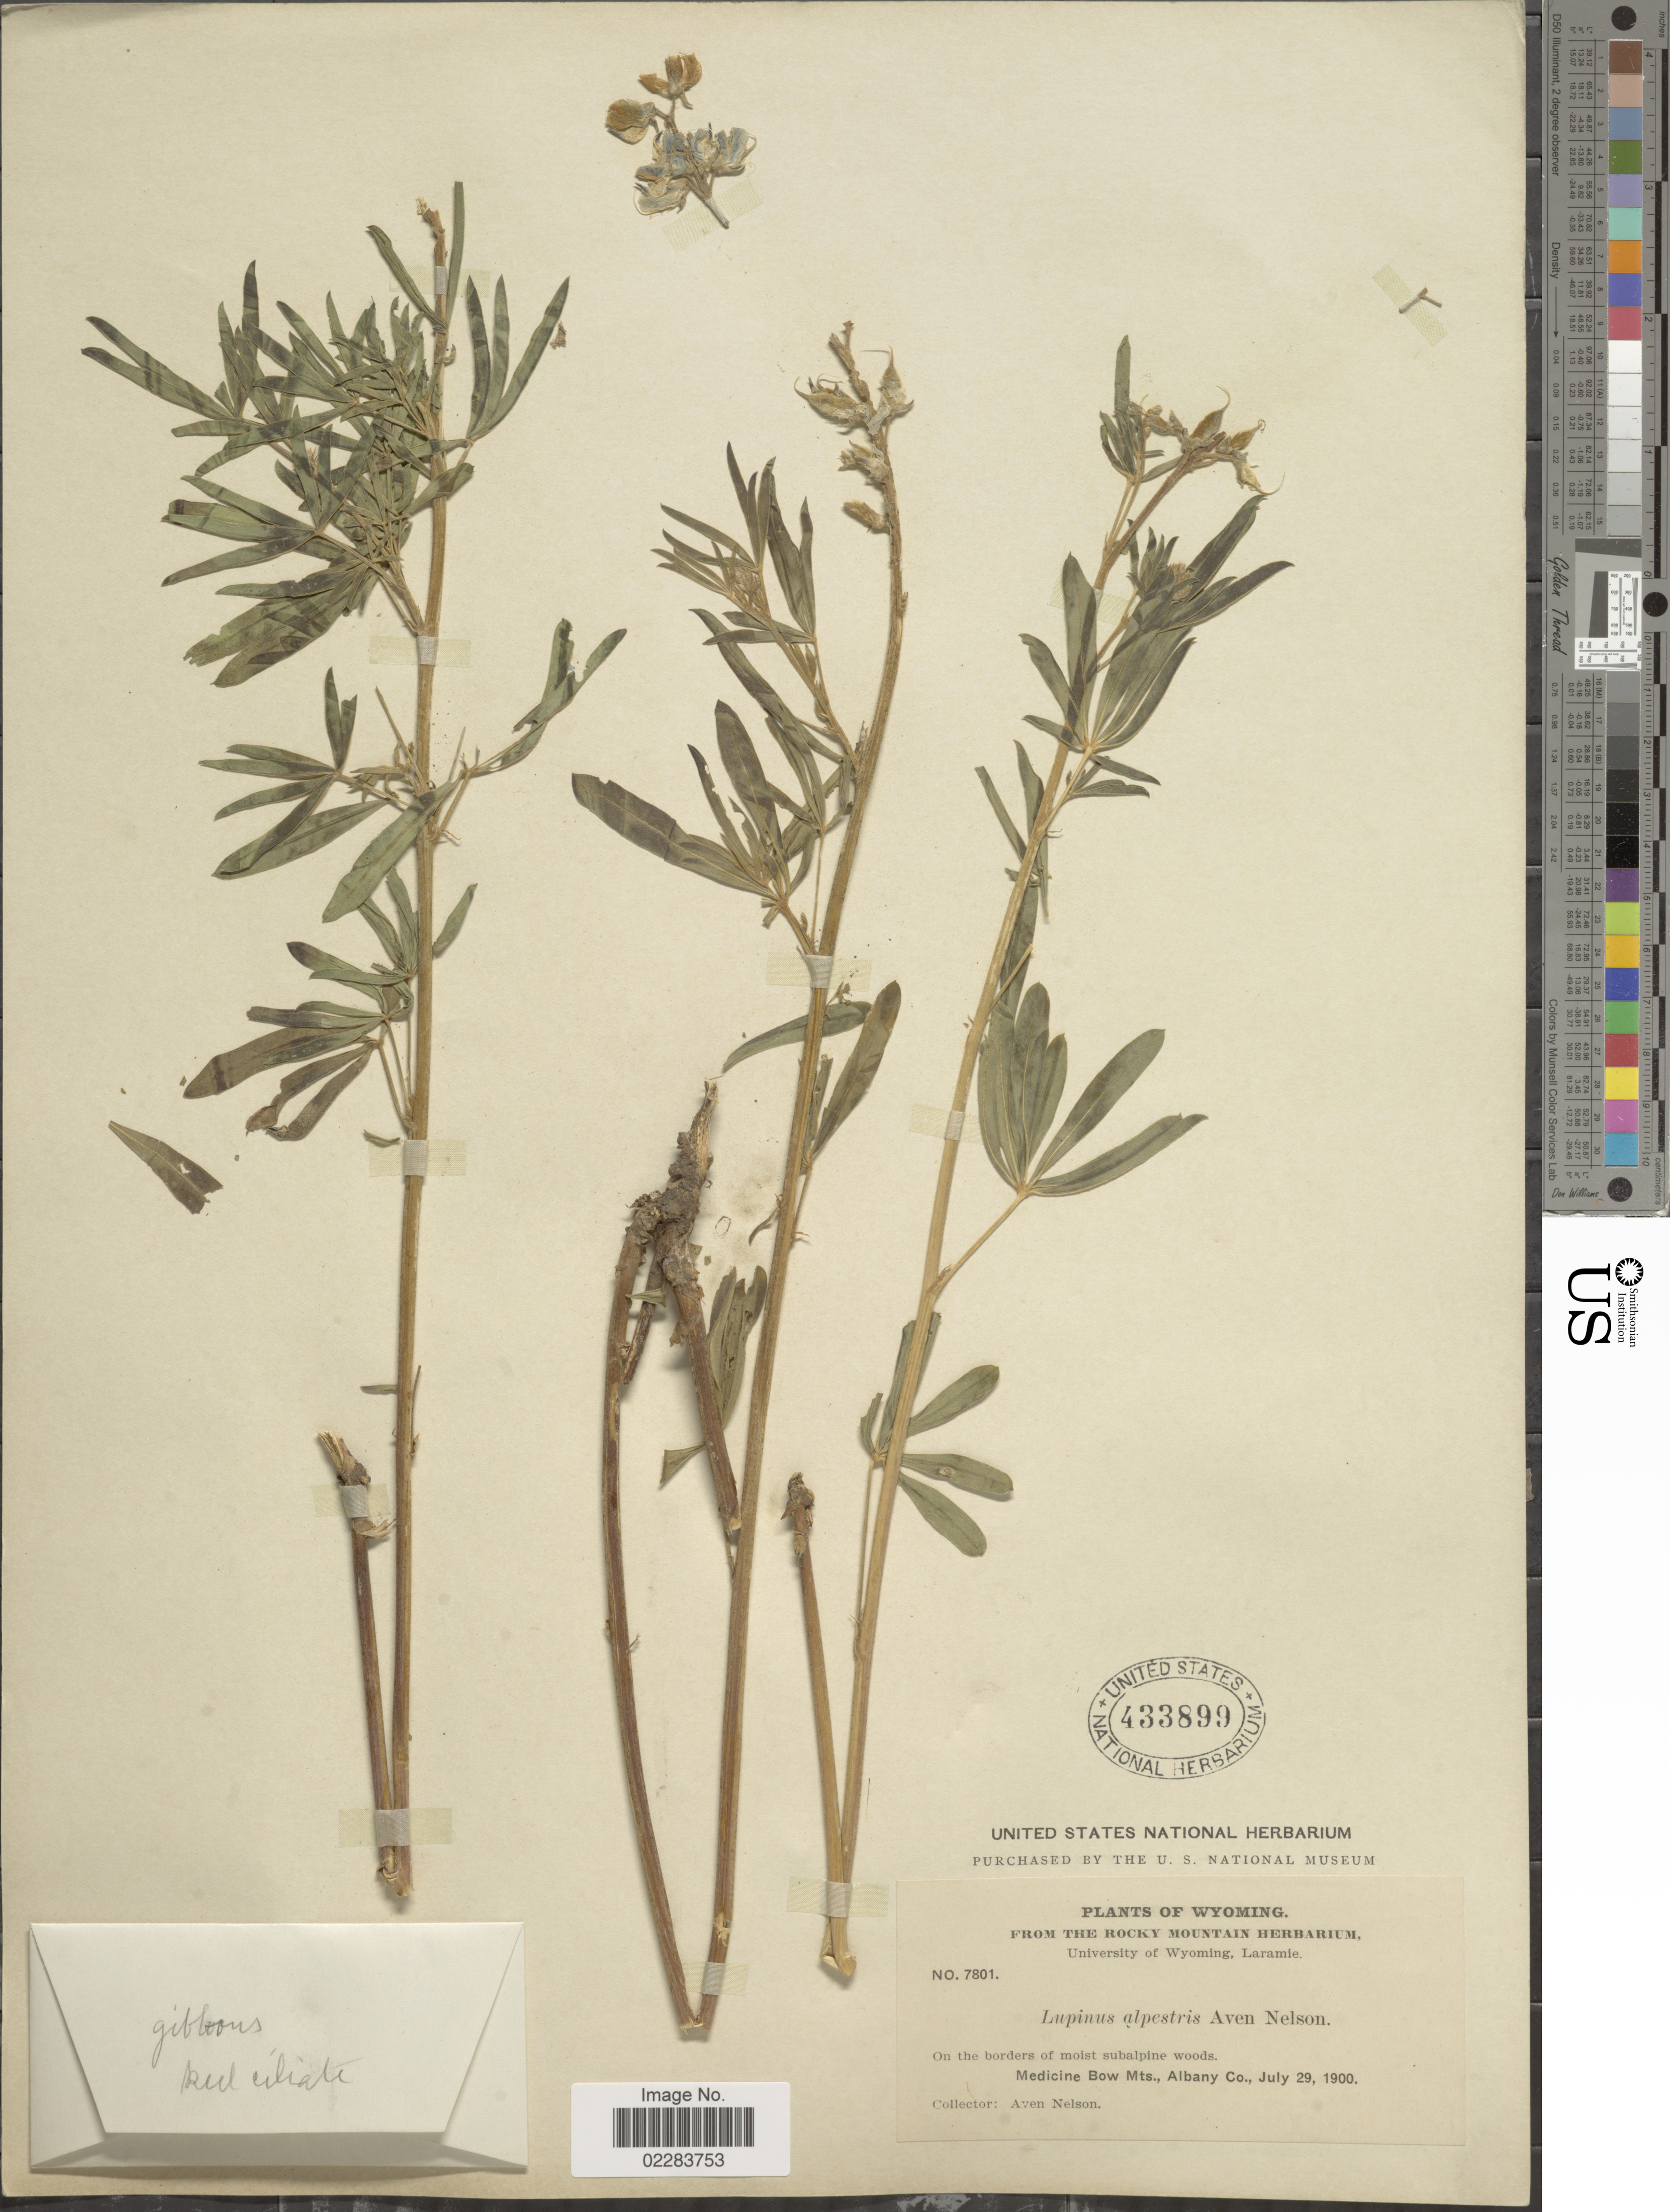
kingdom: Plantae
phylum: Tracheophyta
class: Magnoliopsida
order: Fabales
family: Fabaceae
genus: Lupinus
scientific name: Lupinus alpestris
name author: A. Nelson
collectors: A. Nelson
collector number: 7801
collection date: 1900-07-29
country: United States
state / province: Wyoming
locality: On the borders of moist sublapine woods. Medicine Bow Mts., Albany Co.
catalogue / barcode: US 433890